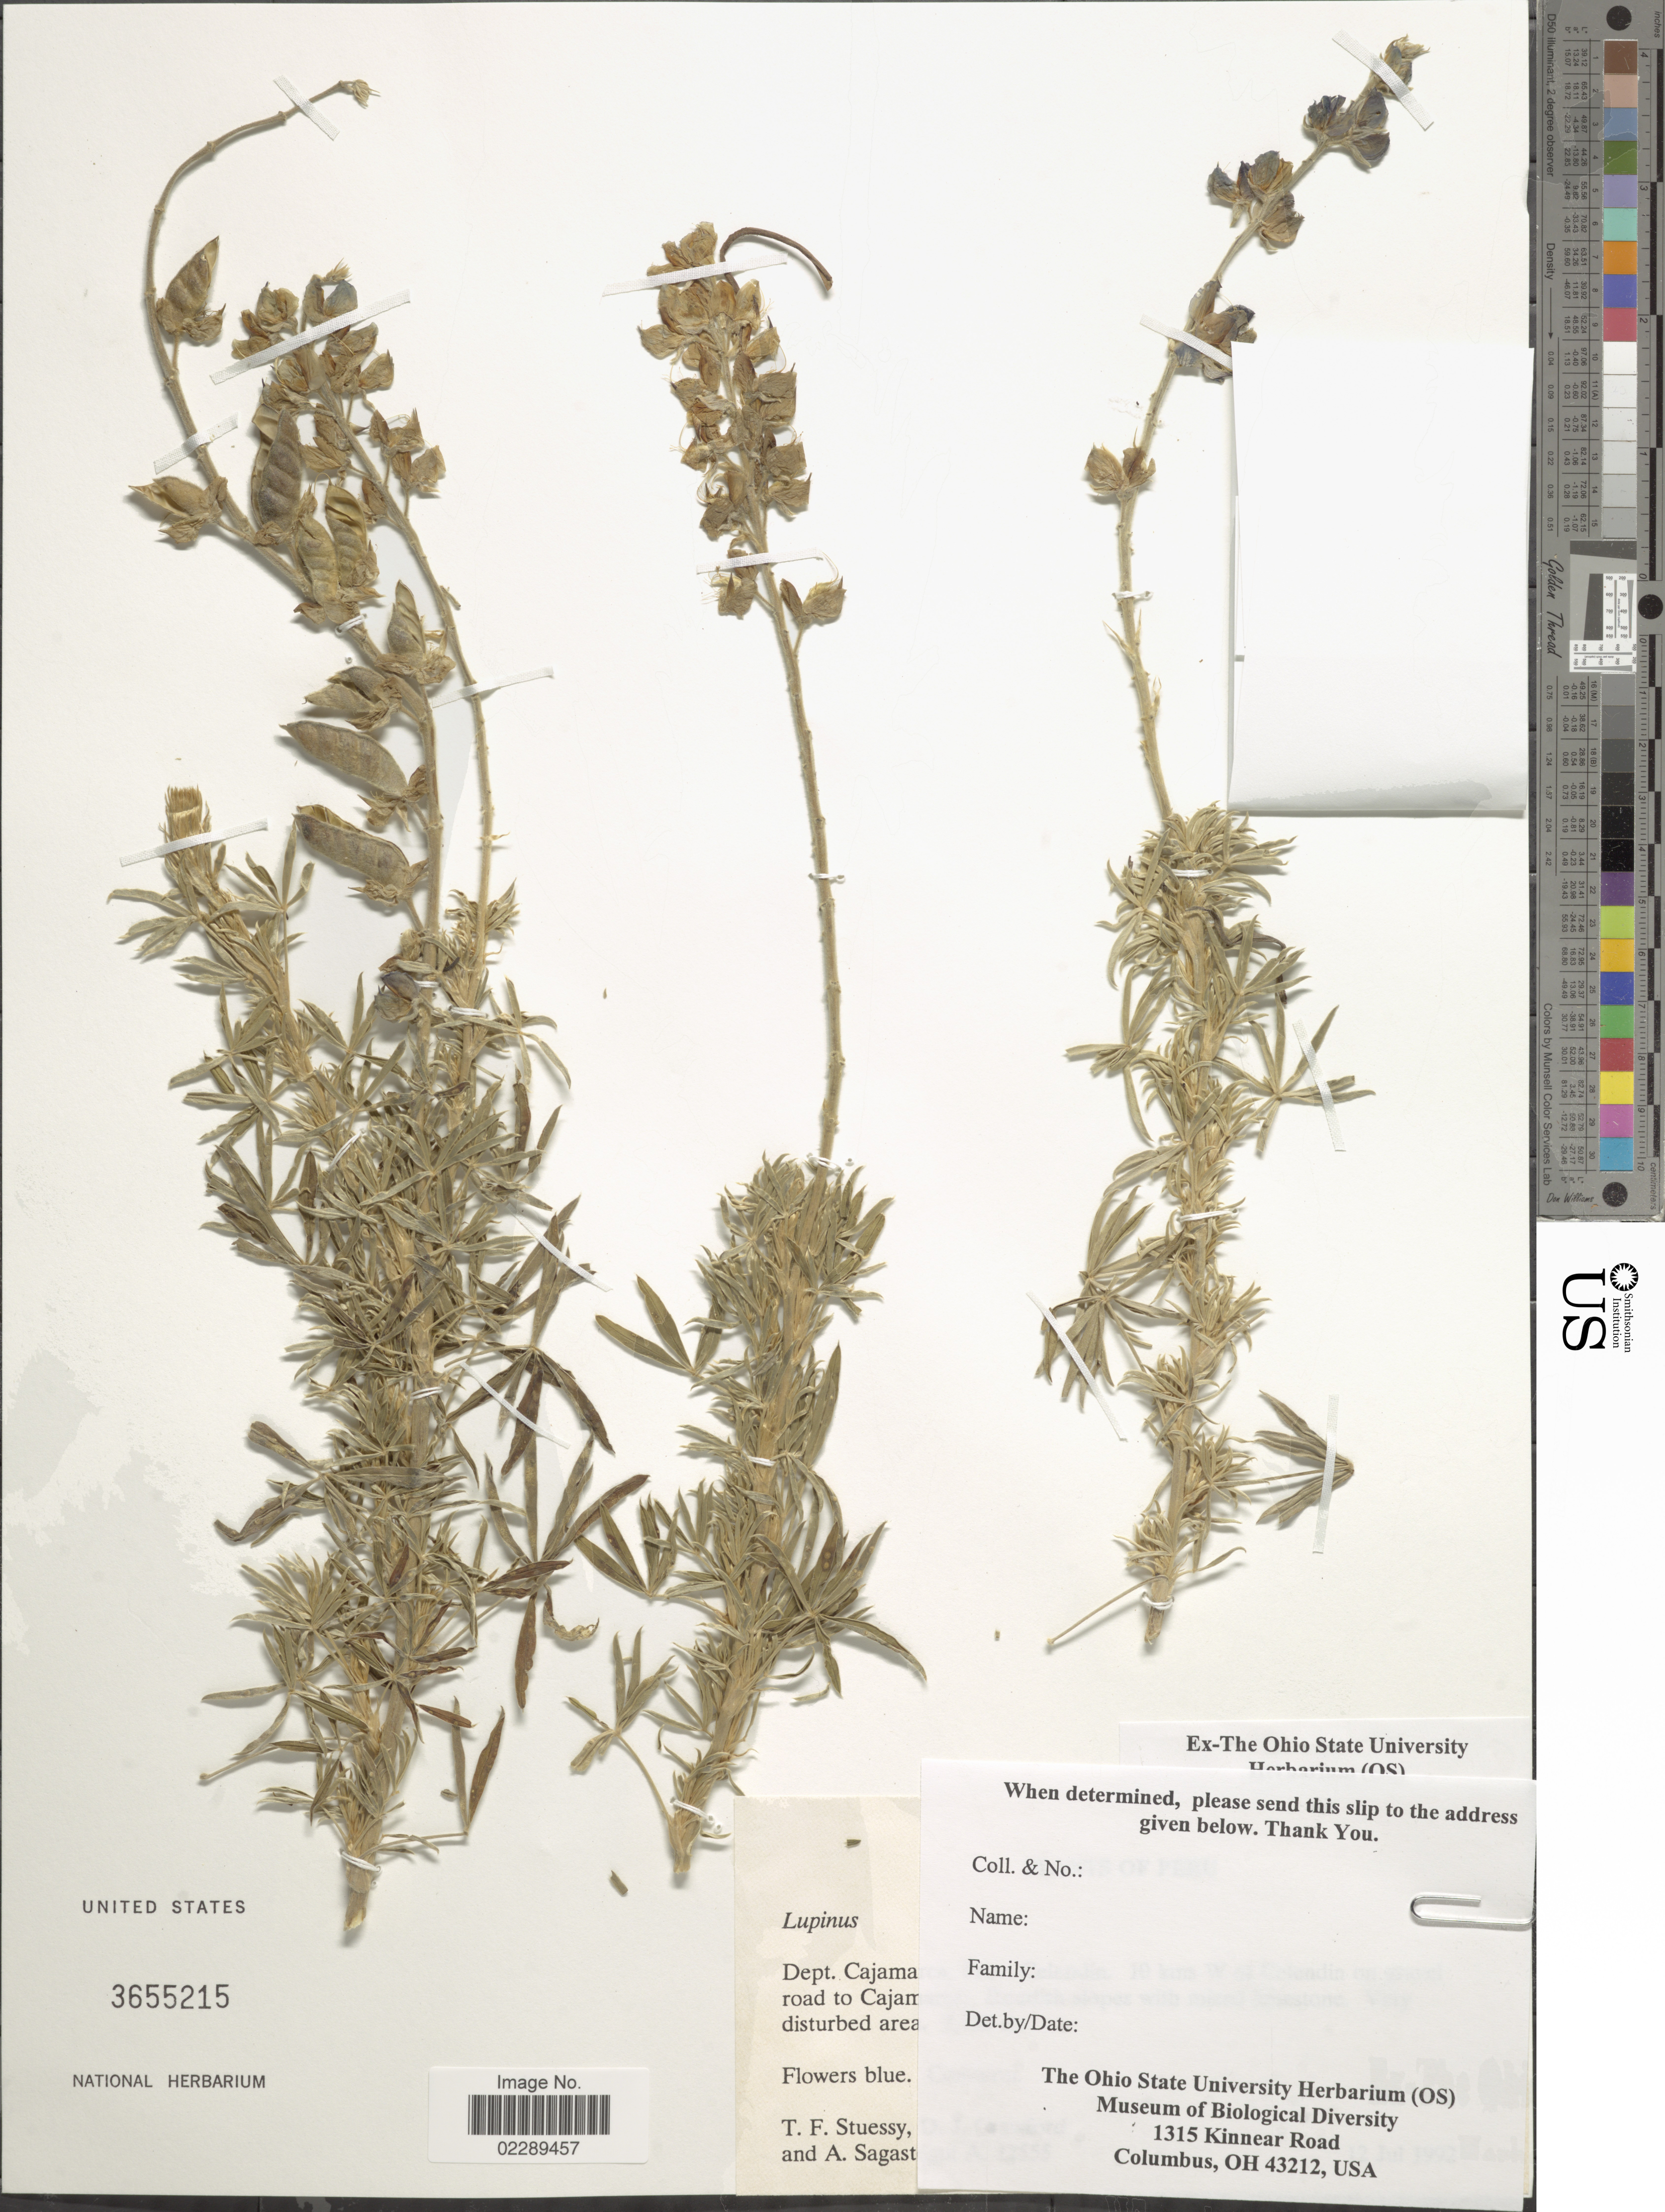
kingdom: Plantae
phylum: Tracheophyta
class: Magnoliopsida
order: Fabales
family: Fabaceae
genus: Lupinus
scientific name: Lupinus sp.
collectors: T. Stuessy & Collector illegible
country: Peru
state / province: Cajamarca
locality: Dept. Cajama [illegible text] road to Cajam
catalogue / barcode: US 3655215